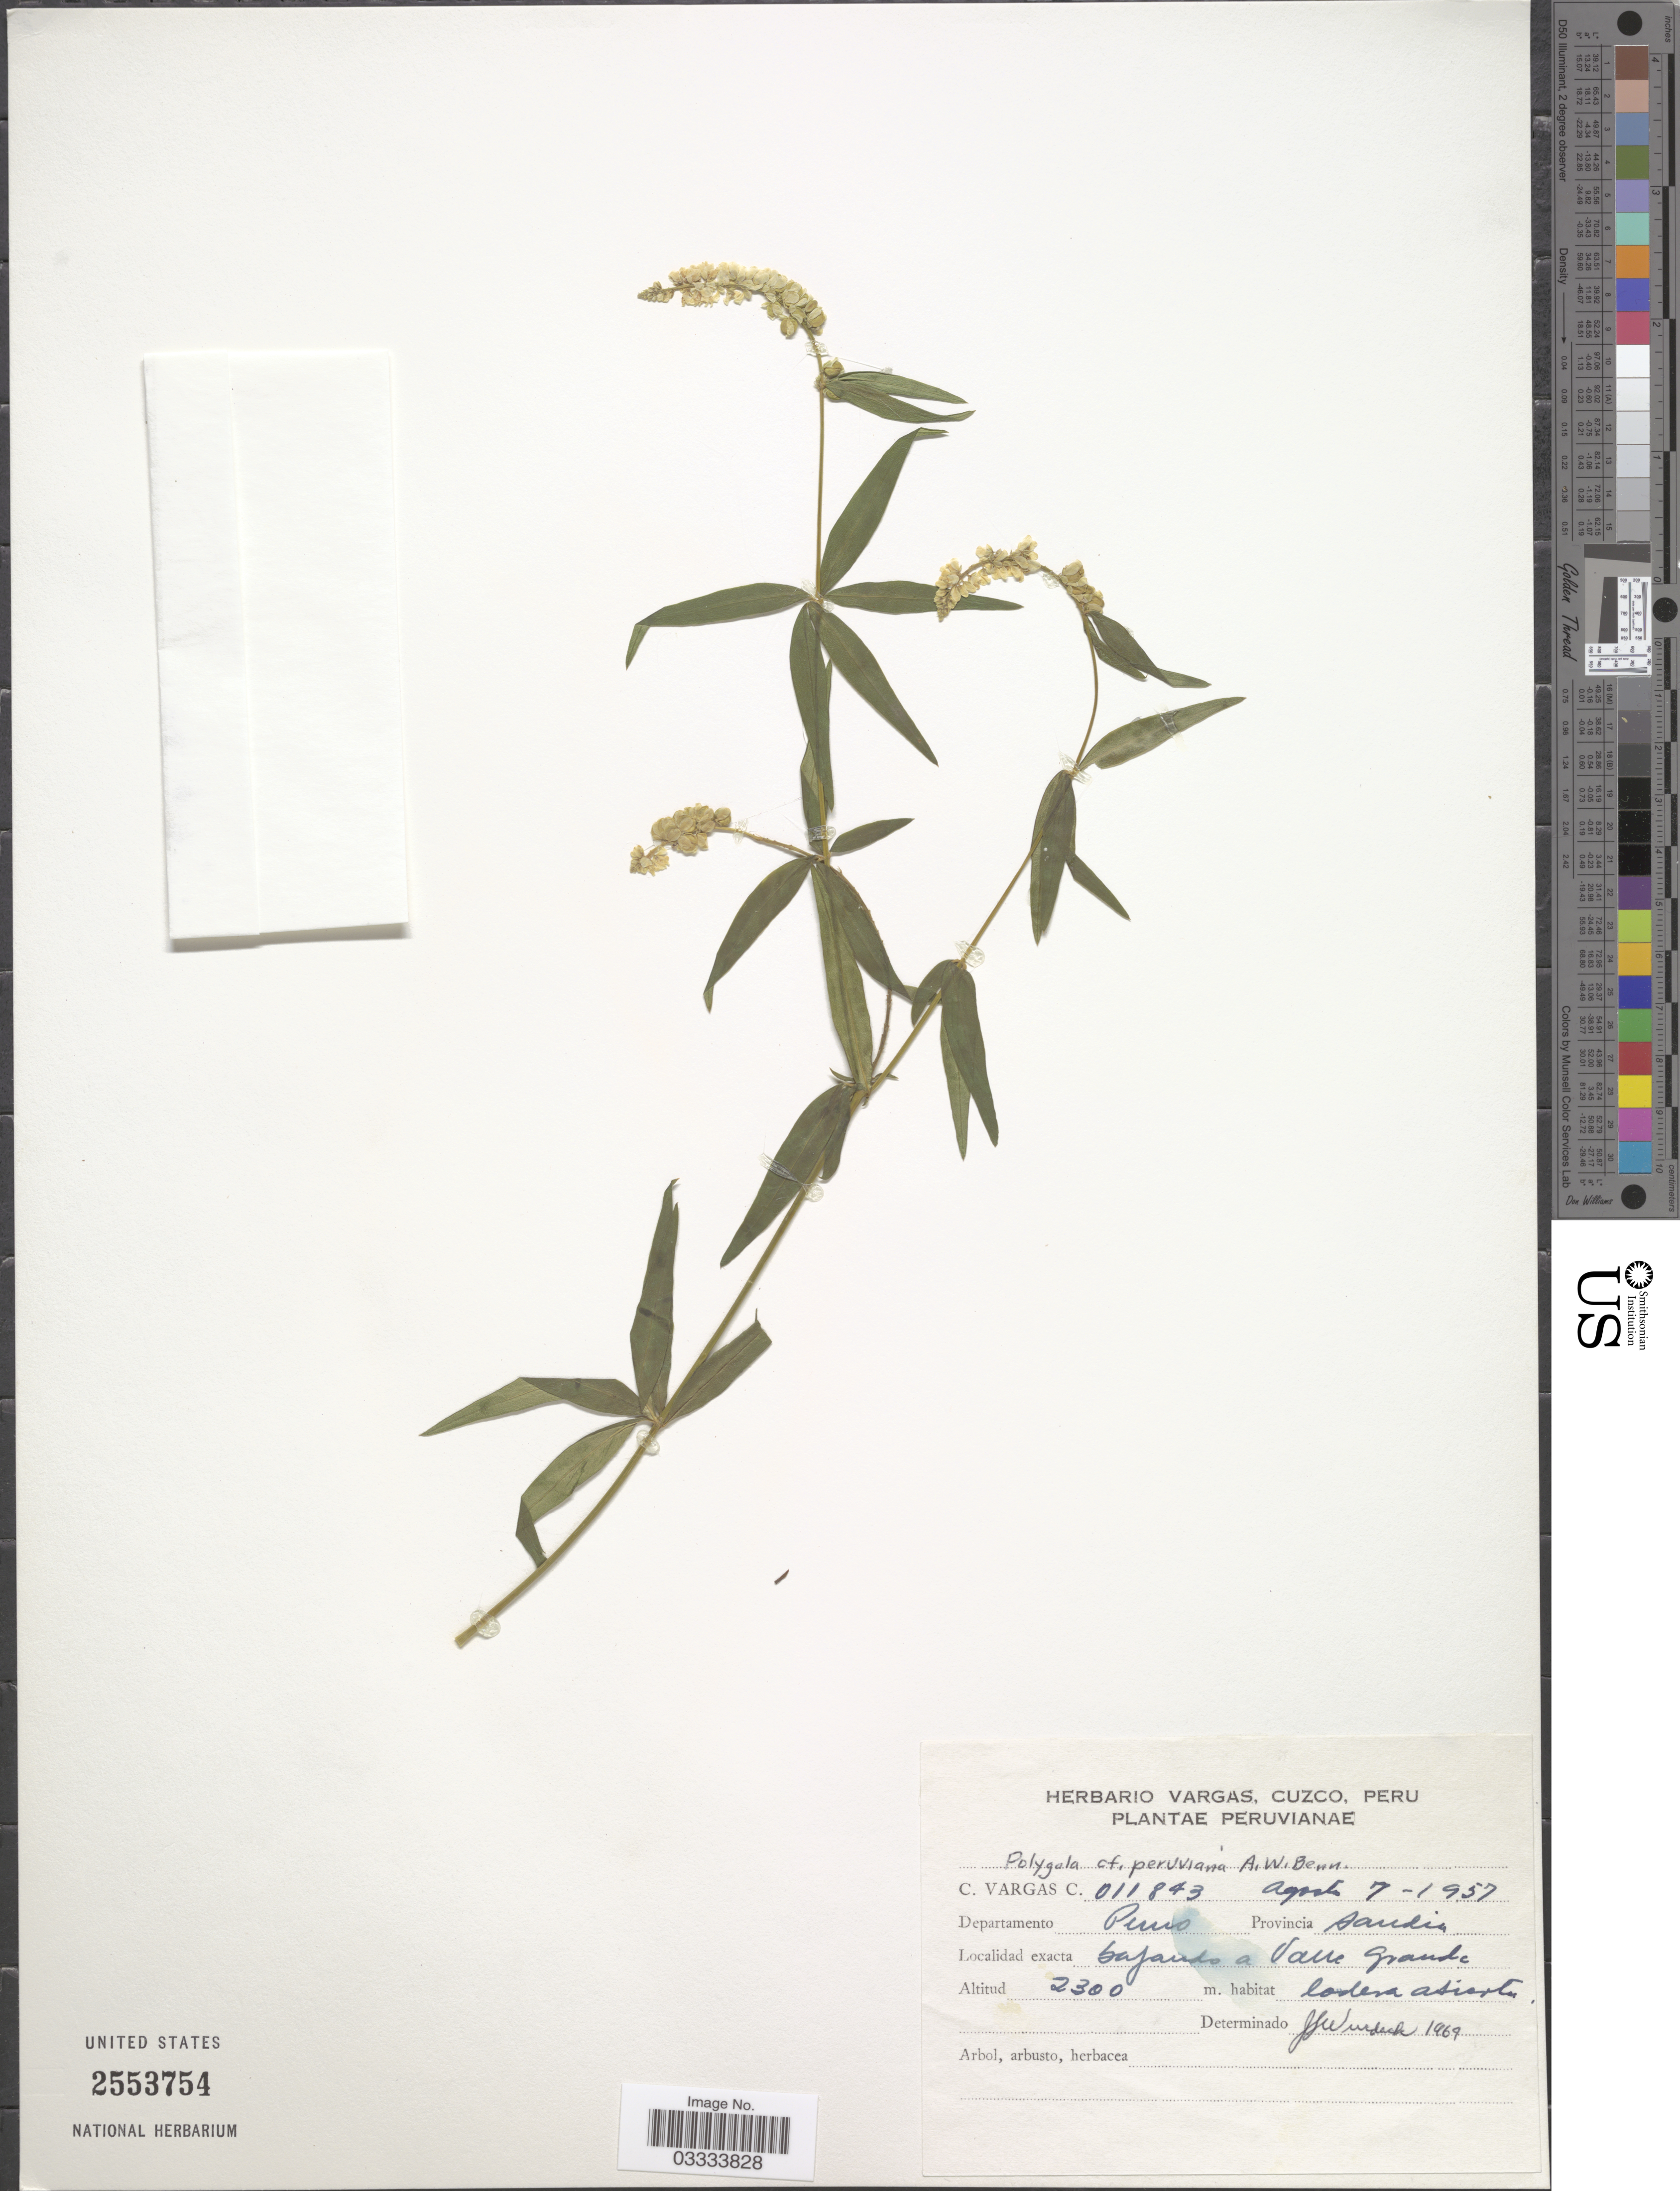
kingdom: Plantae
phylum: Tracheophyta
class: Magnoliopsida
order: Fabales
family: Polygalaceae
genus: Polygala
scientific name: Polygala nemoralis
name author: A.W. Benn.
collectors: C. Vargas Calderón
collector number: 011843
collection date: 1957-04-07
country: Peru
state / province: Puno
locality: Departamento Puno. Provincia Sandia. Bajando a Valle Grande.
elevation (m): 2300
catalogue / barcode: US 2553754